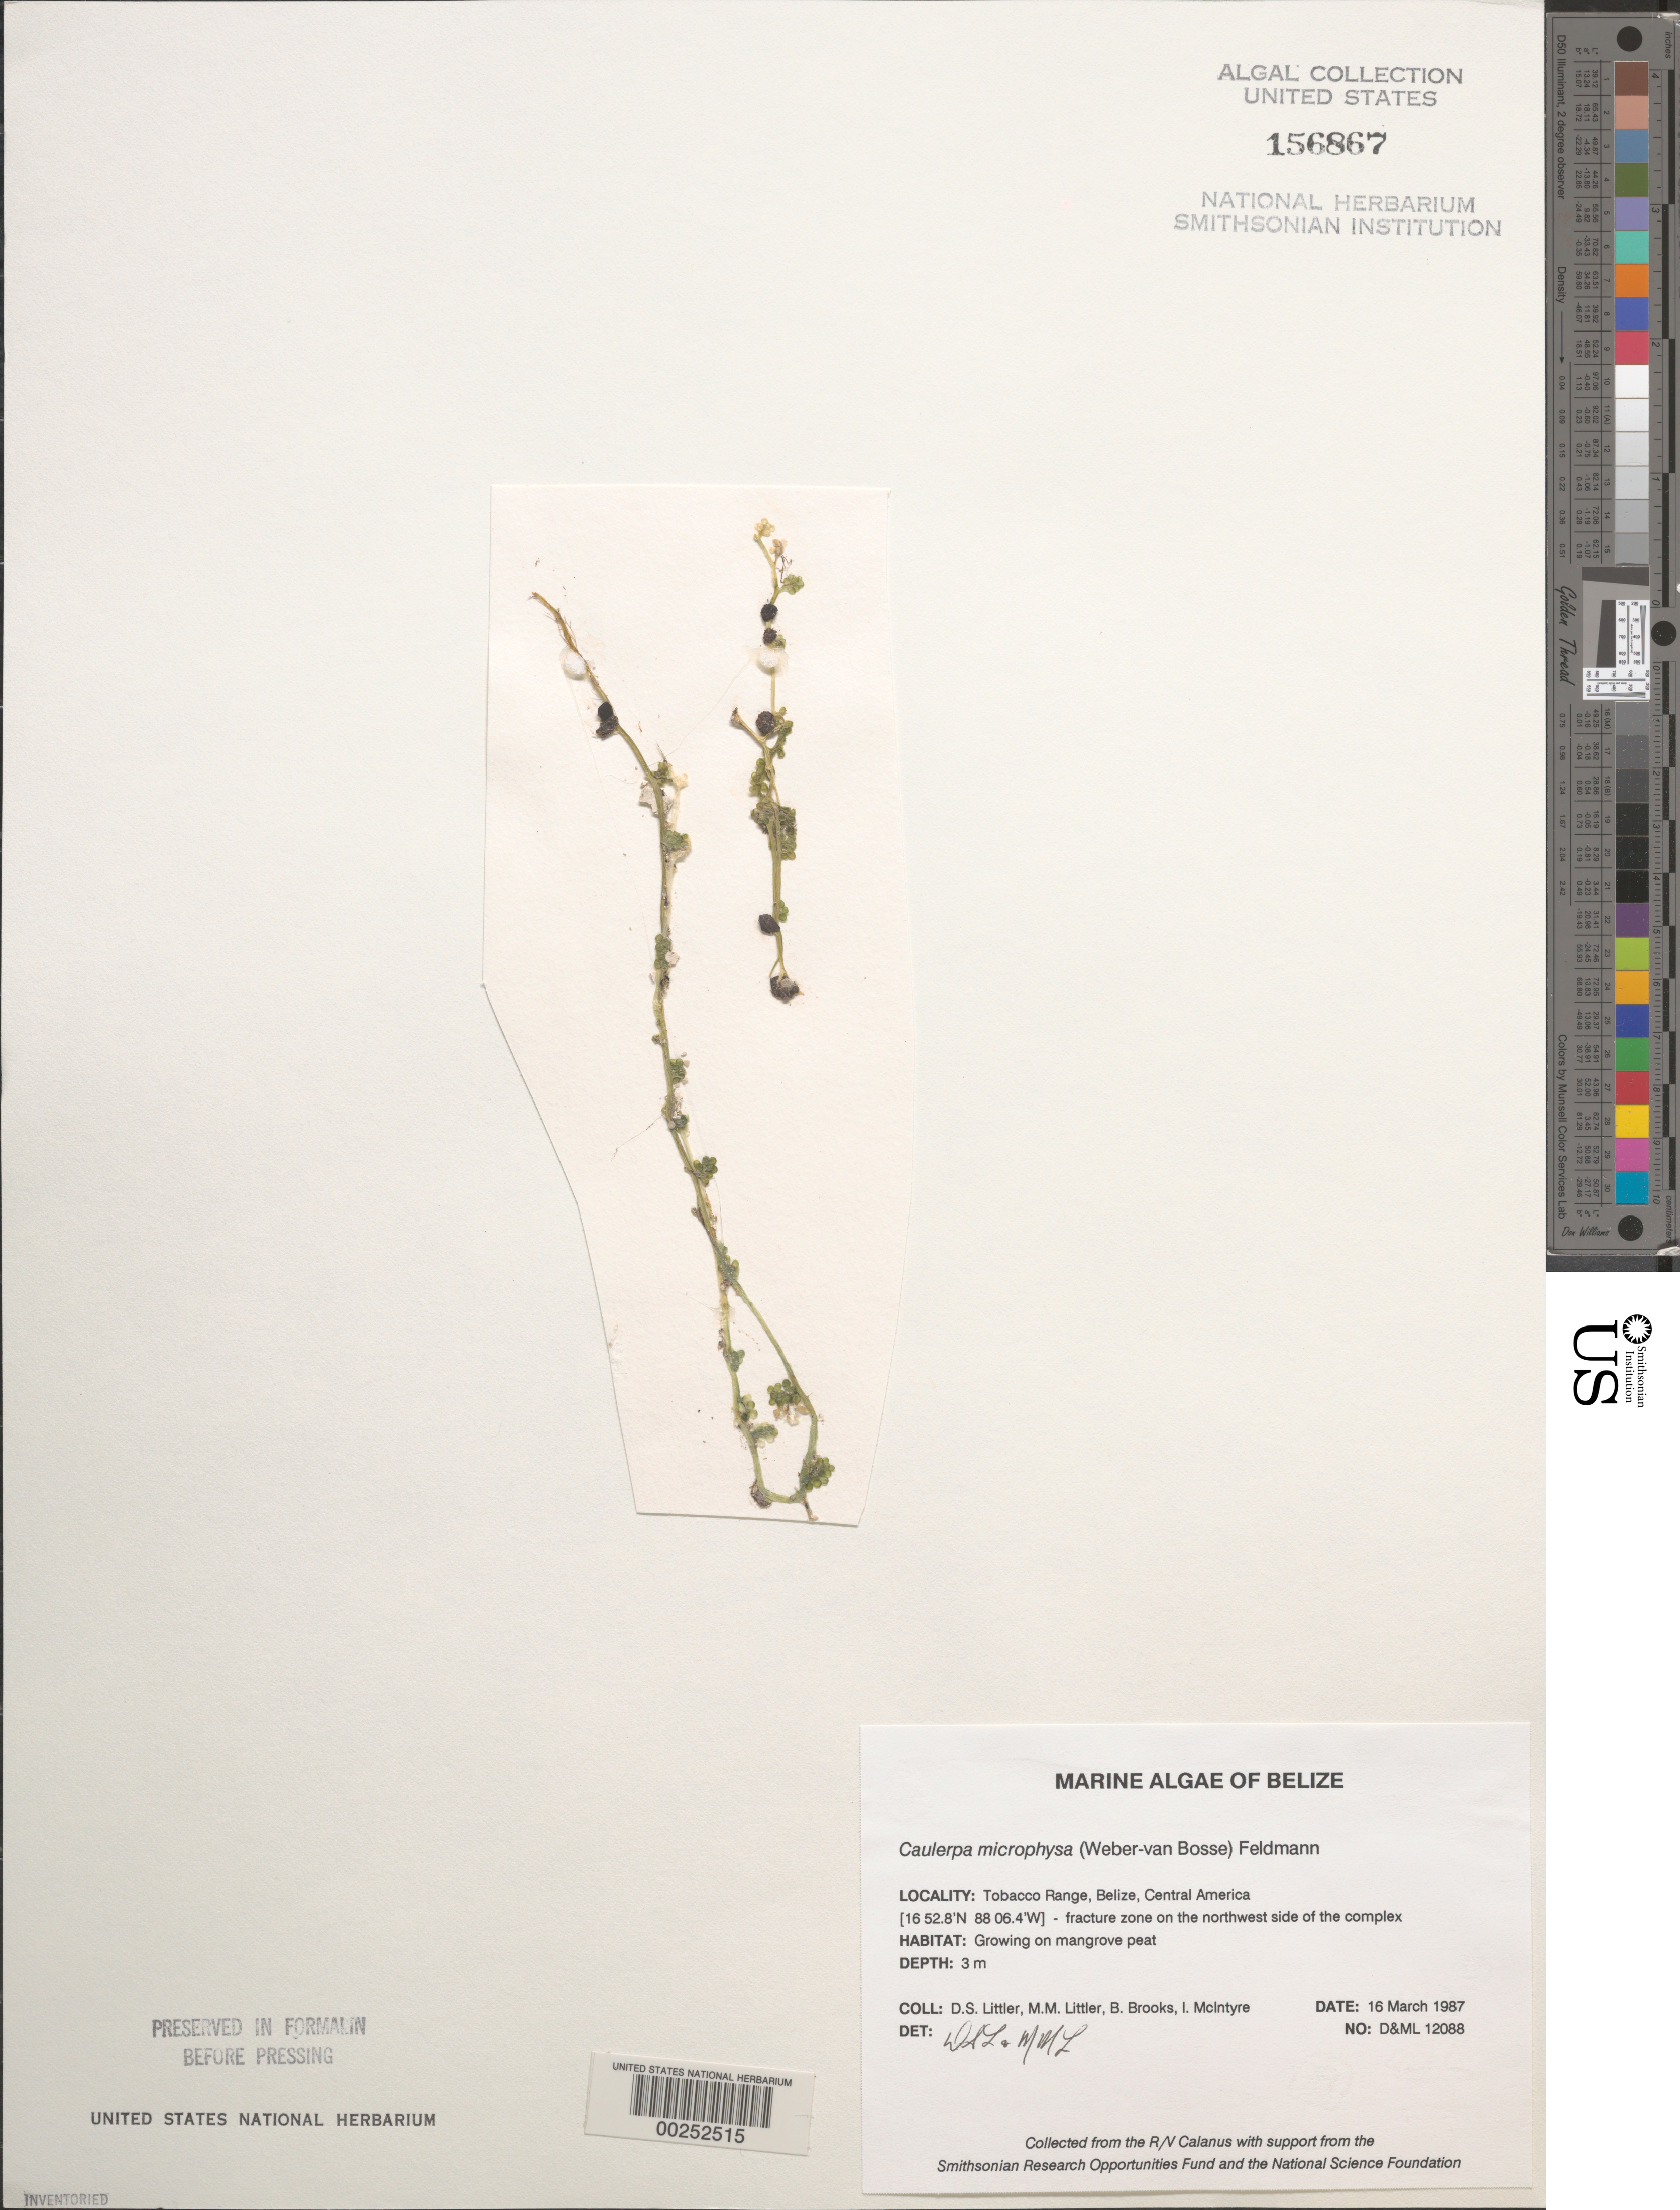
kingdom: Plantae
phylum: Chlorophyta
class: Ulvophyceae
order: Bryopsidales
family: Caulerpaceae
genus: Caulerpa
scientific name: Caulerpa microphysa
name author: (Weber Bosse) Feldmann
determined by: Littler, D. S.; Littler, M. M.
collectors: D. S. Littler, M. M. Littler, B. Brooks & I. McIntyre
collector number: D&ML 12088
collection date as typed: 16 Mar 1987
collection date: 1987-03-16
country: Belize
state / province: Stann Creek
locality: Tobacco Range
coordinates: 16 52.8' N, 88 06.4' W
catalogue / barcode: US 156867